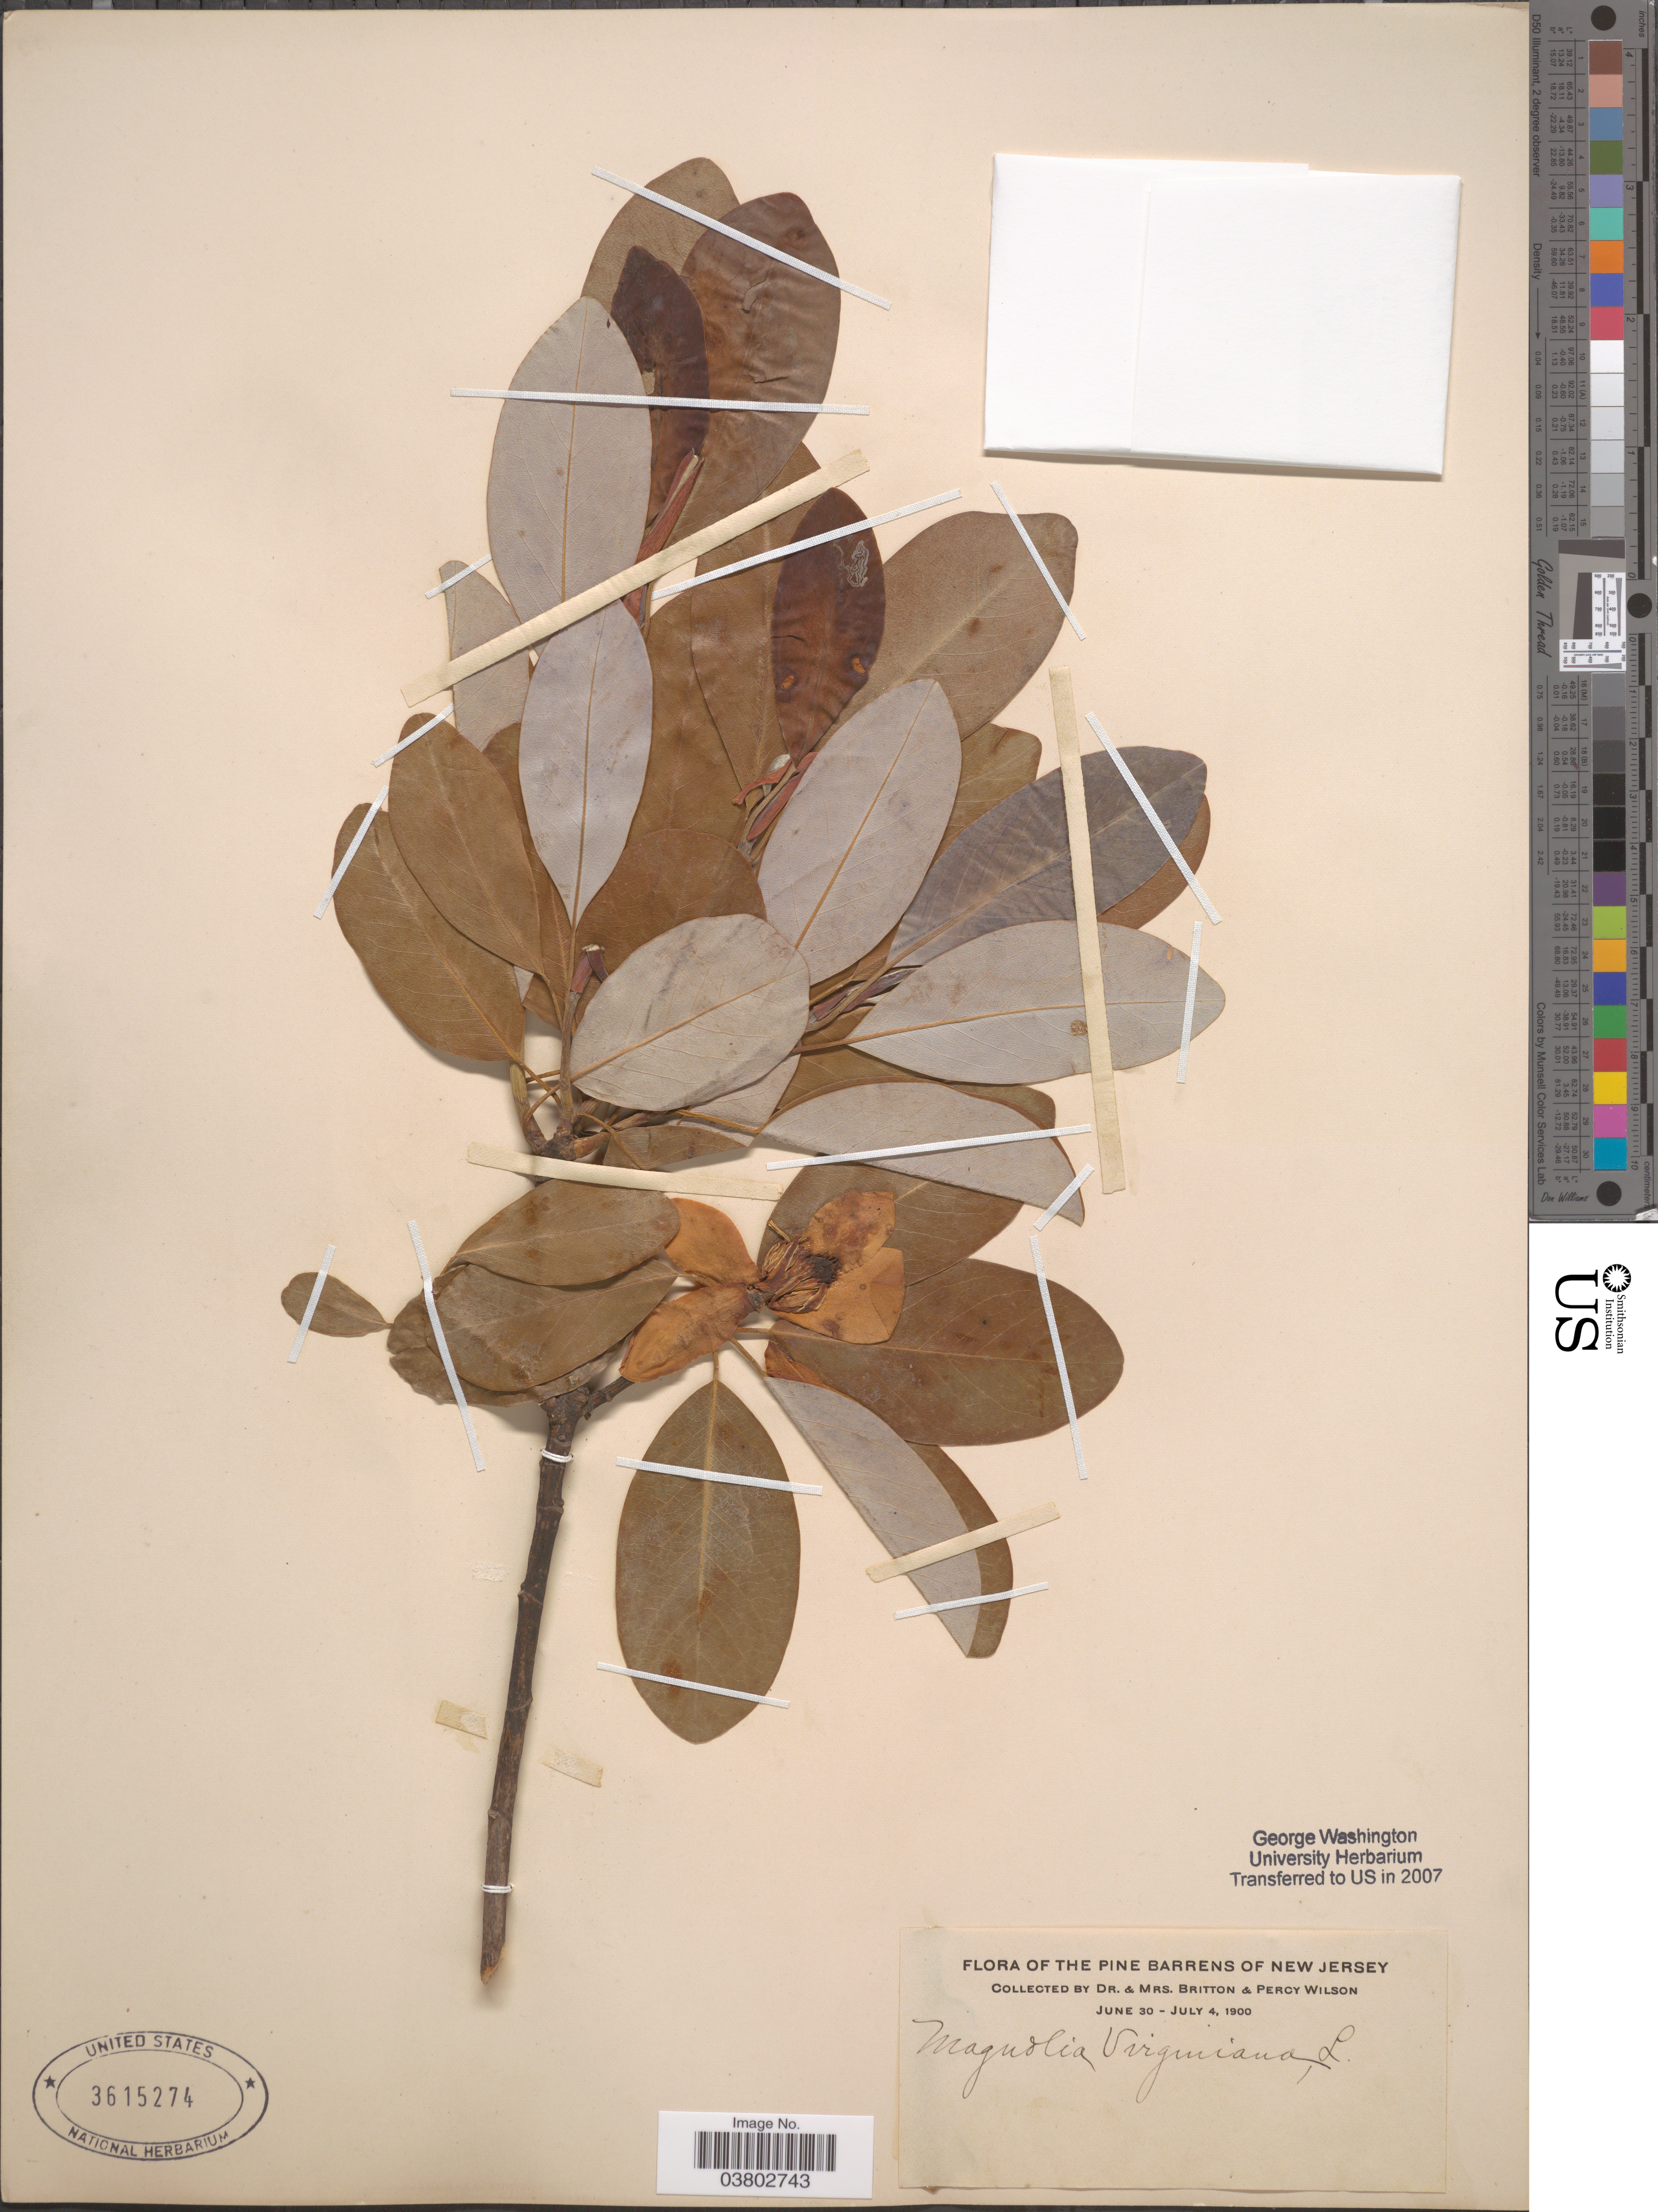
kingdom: Plantae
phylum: Tracheophyta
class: Magnoliopsida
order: Magnoliales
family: Magnoliaceae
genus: Magnolia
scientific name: Magnolia virginiana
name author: L.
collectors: Britton, --, E. G. Britton & P. Wilson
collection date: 1900-06-30/1900-07-04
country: United States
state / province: New Jersey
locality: The Pine Barrens of New Jersey.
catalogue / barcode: US 3615274